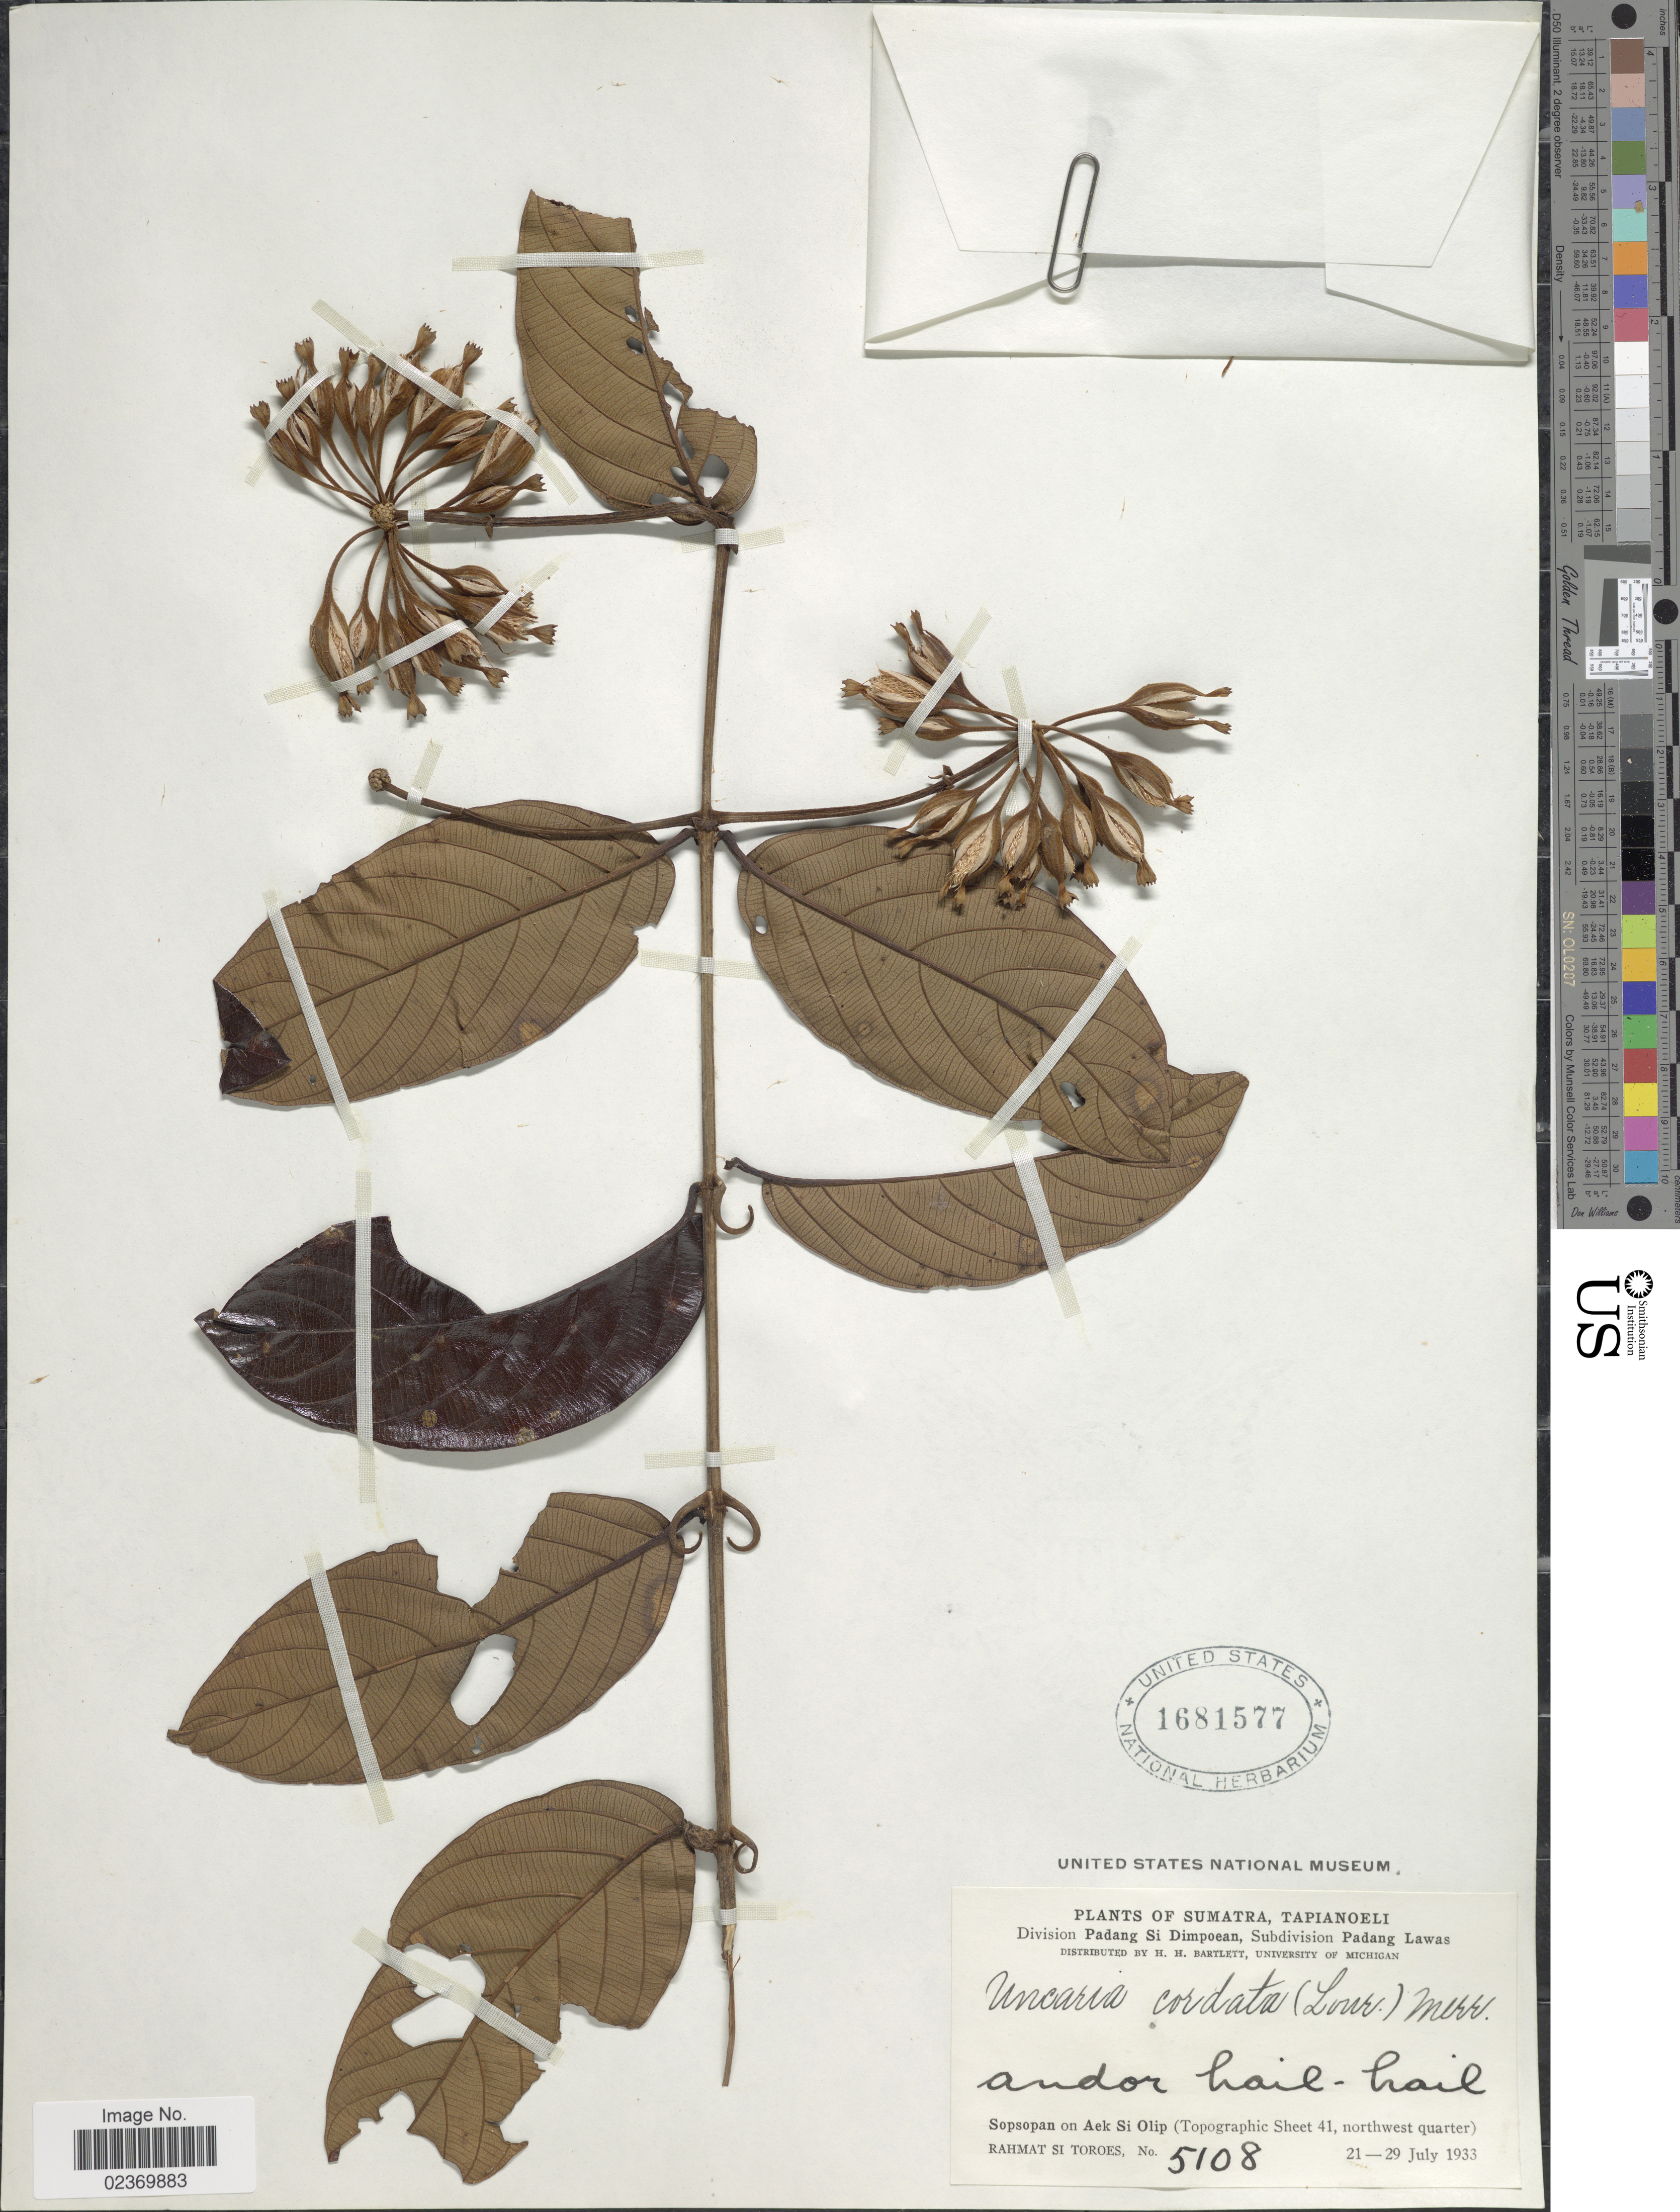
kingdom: Plantae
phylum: Tracheophyta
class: Magnoliopsida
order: Gentianales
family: Rubiaceae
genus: Uncaria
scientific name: Uncaria cordata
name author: (Lour.) Merr.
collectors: Rahmat Si Boeea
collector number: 5108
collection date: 1933-07-21/1933-07-29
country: Indonesia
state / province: Sumatra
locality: Tapianoeli, Division Padang Si Dimpoean, Subdivision Padang Lawas. Sopsopan on Aek Si Olip (Topographic Sheet 41, northwest quarter)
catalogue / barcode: US 1681577